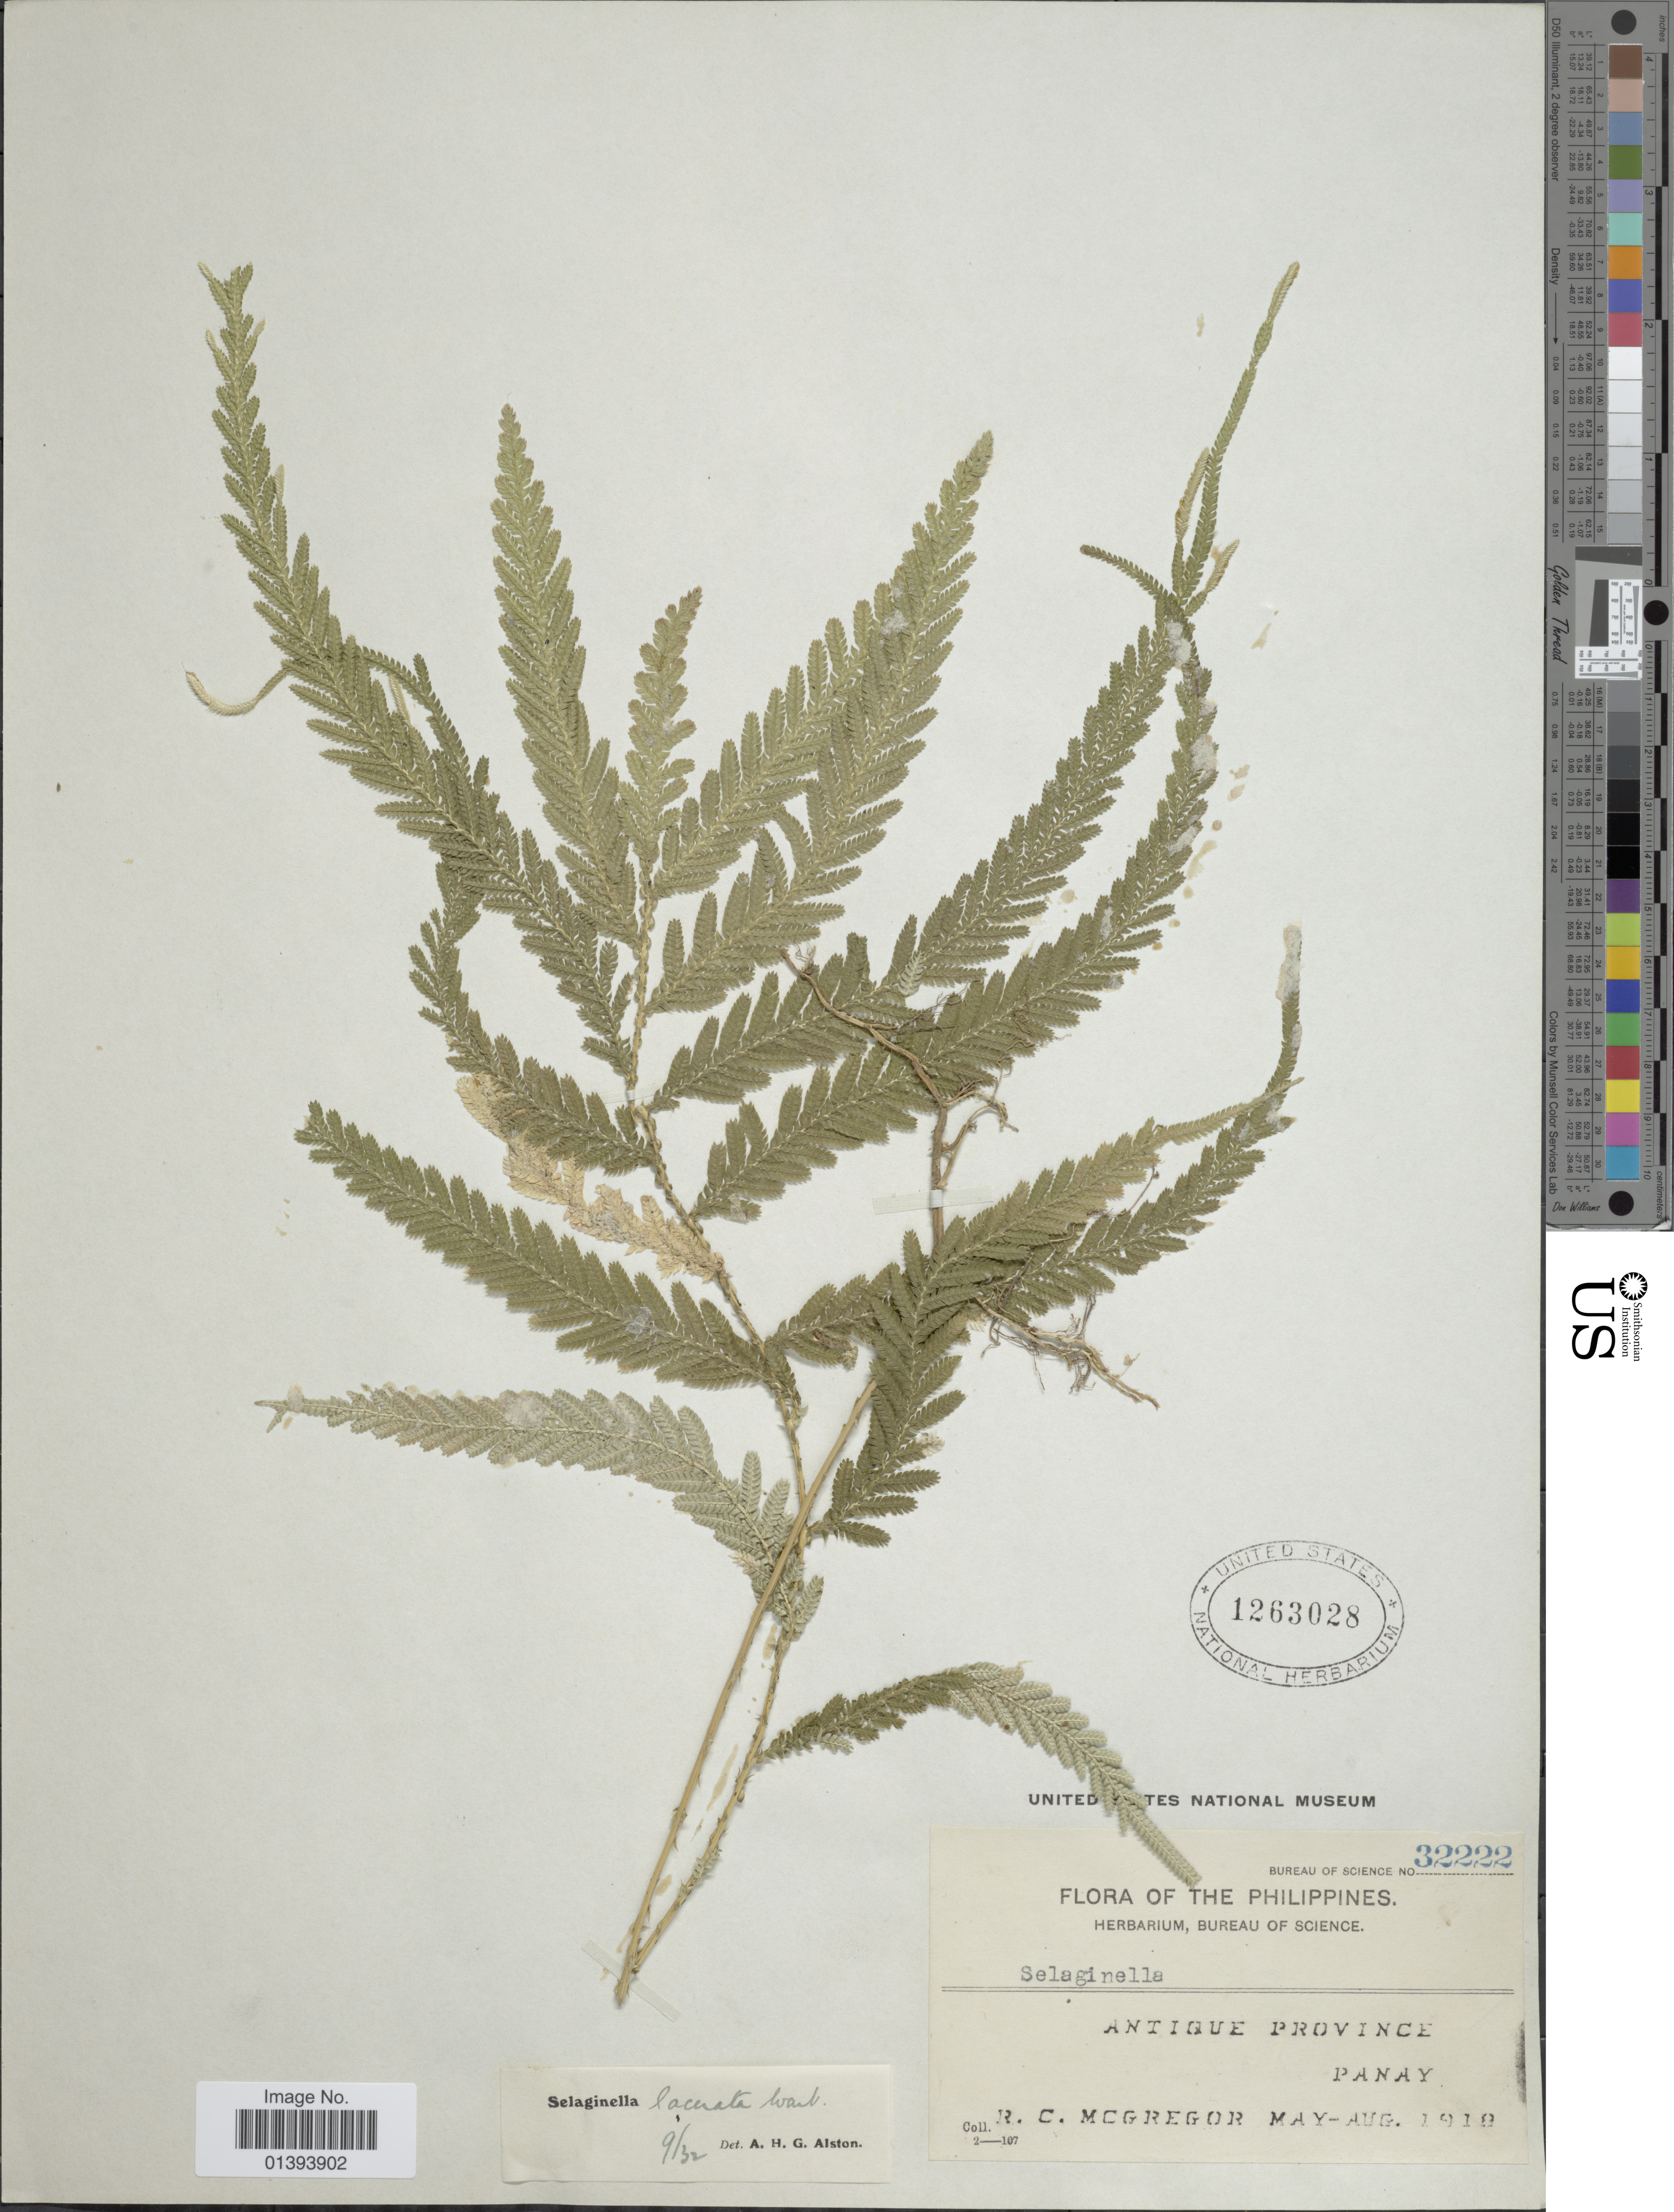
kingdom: Plantae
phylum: Tracheophyta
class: Lycopodiopsida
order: Selaginellales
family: Selaginellaceae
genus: Selaginella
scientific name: Selaginella lacerata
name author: Warb.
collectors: R. C. McGregor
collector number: Bureau of Science 32222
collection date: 1918-05/1918-08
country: Philippines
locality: Antique Province, Panay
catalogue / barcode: US 1263028